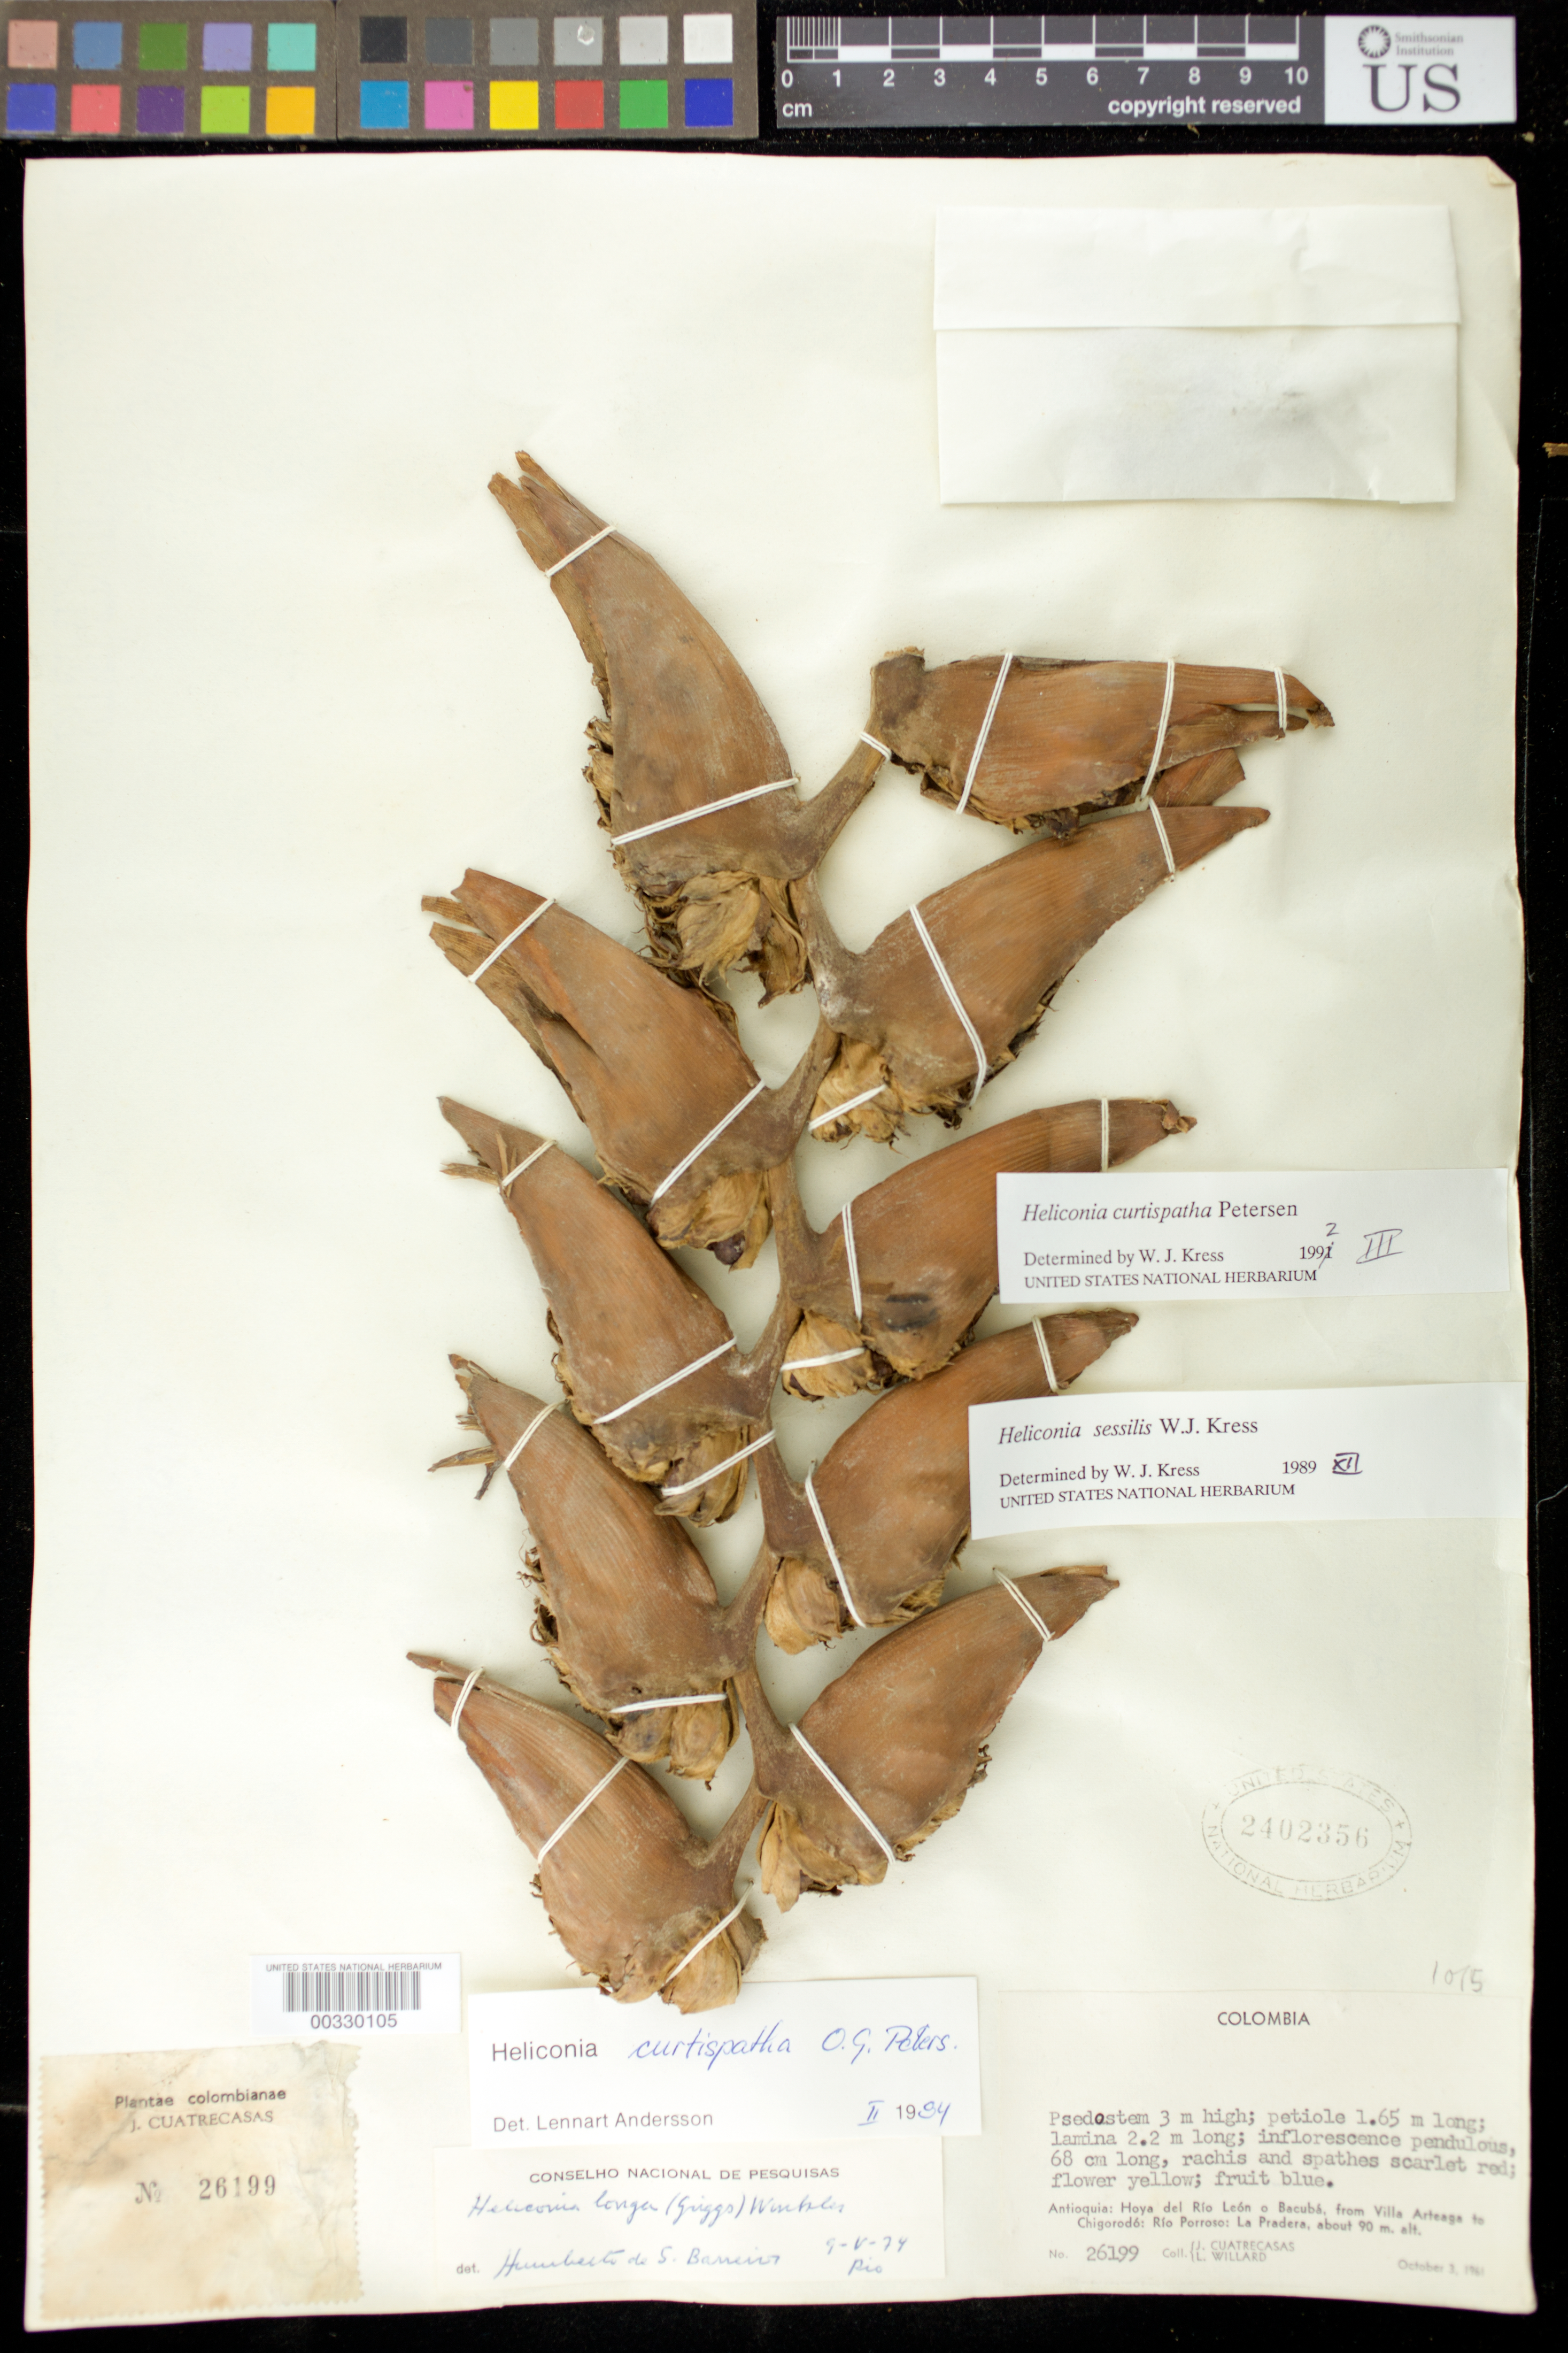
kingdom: Plantae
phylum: Tracheophyta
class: Liliopsida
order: Zingiberales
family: Heliconiaceae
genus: Heliconia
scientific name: Heliconia curtispatha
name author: Petersen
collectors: J. Cuatrecasas & L. Willard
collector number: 26199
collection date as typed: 03 Oct 1961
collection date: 1961-10-03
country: Colombia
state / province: Antioquia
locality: Valley of Rio Leon or Bacuba, from Villa Arteaga to CHigordo, Rio Porroso, La Pradera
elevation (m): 90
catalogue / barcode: US 2402356